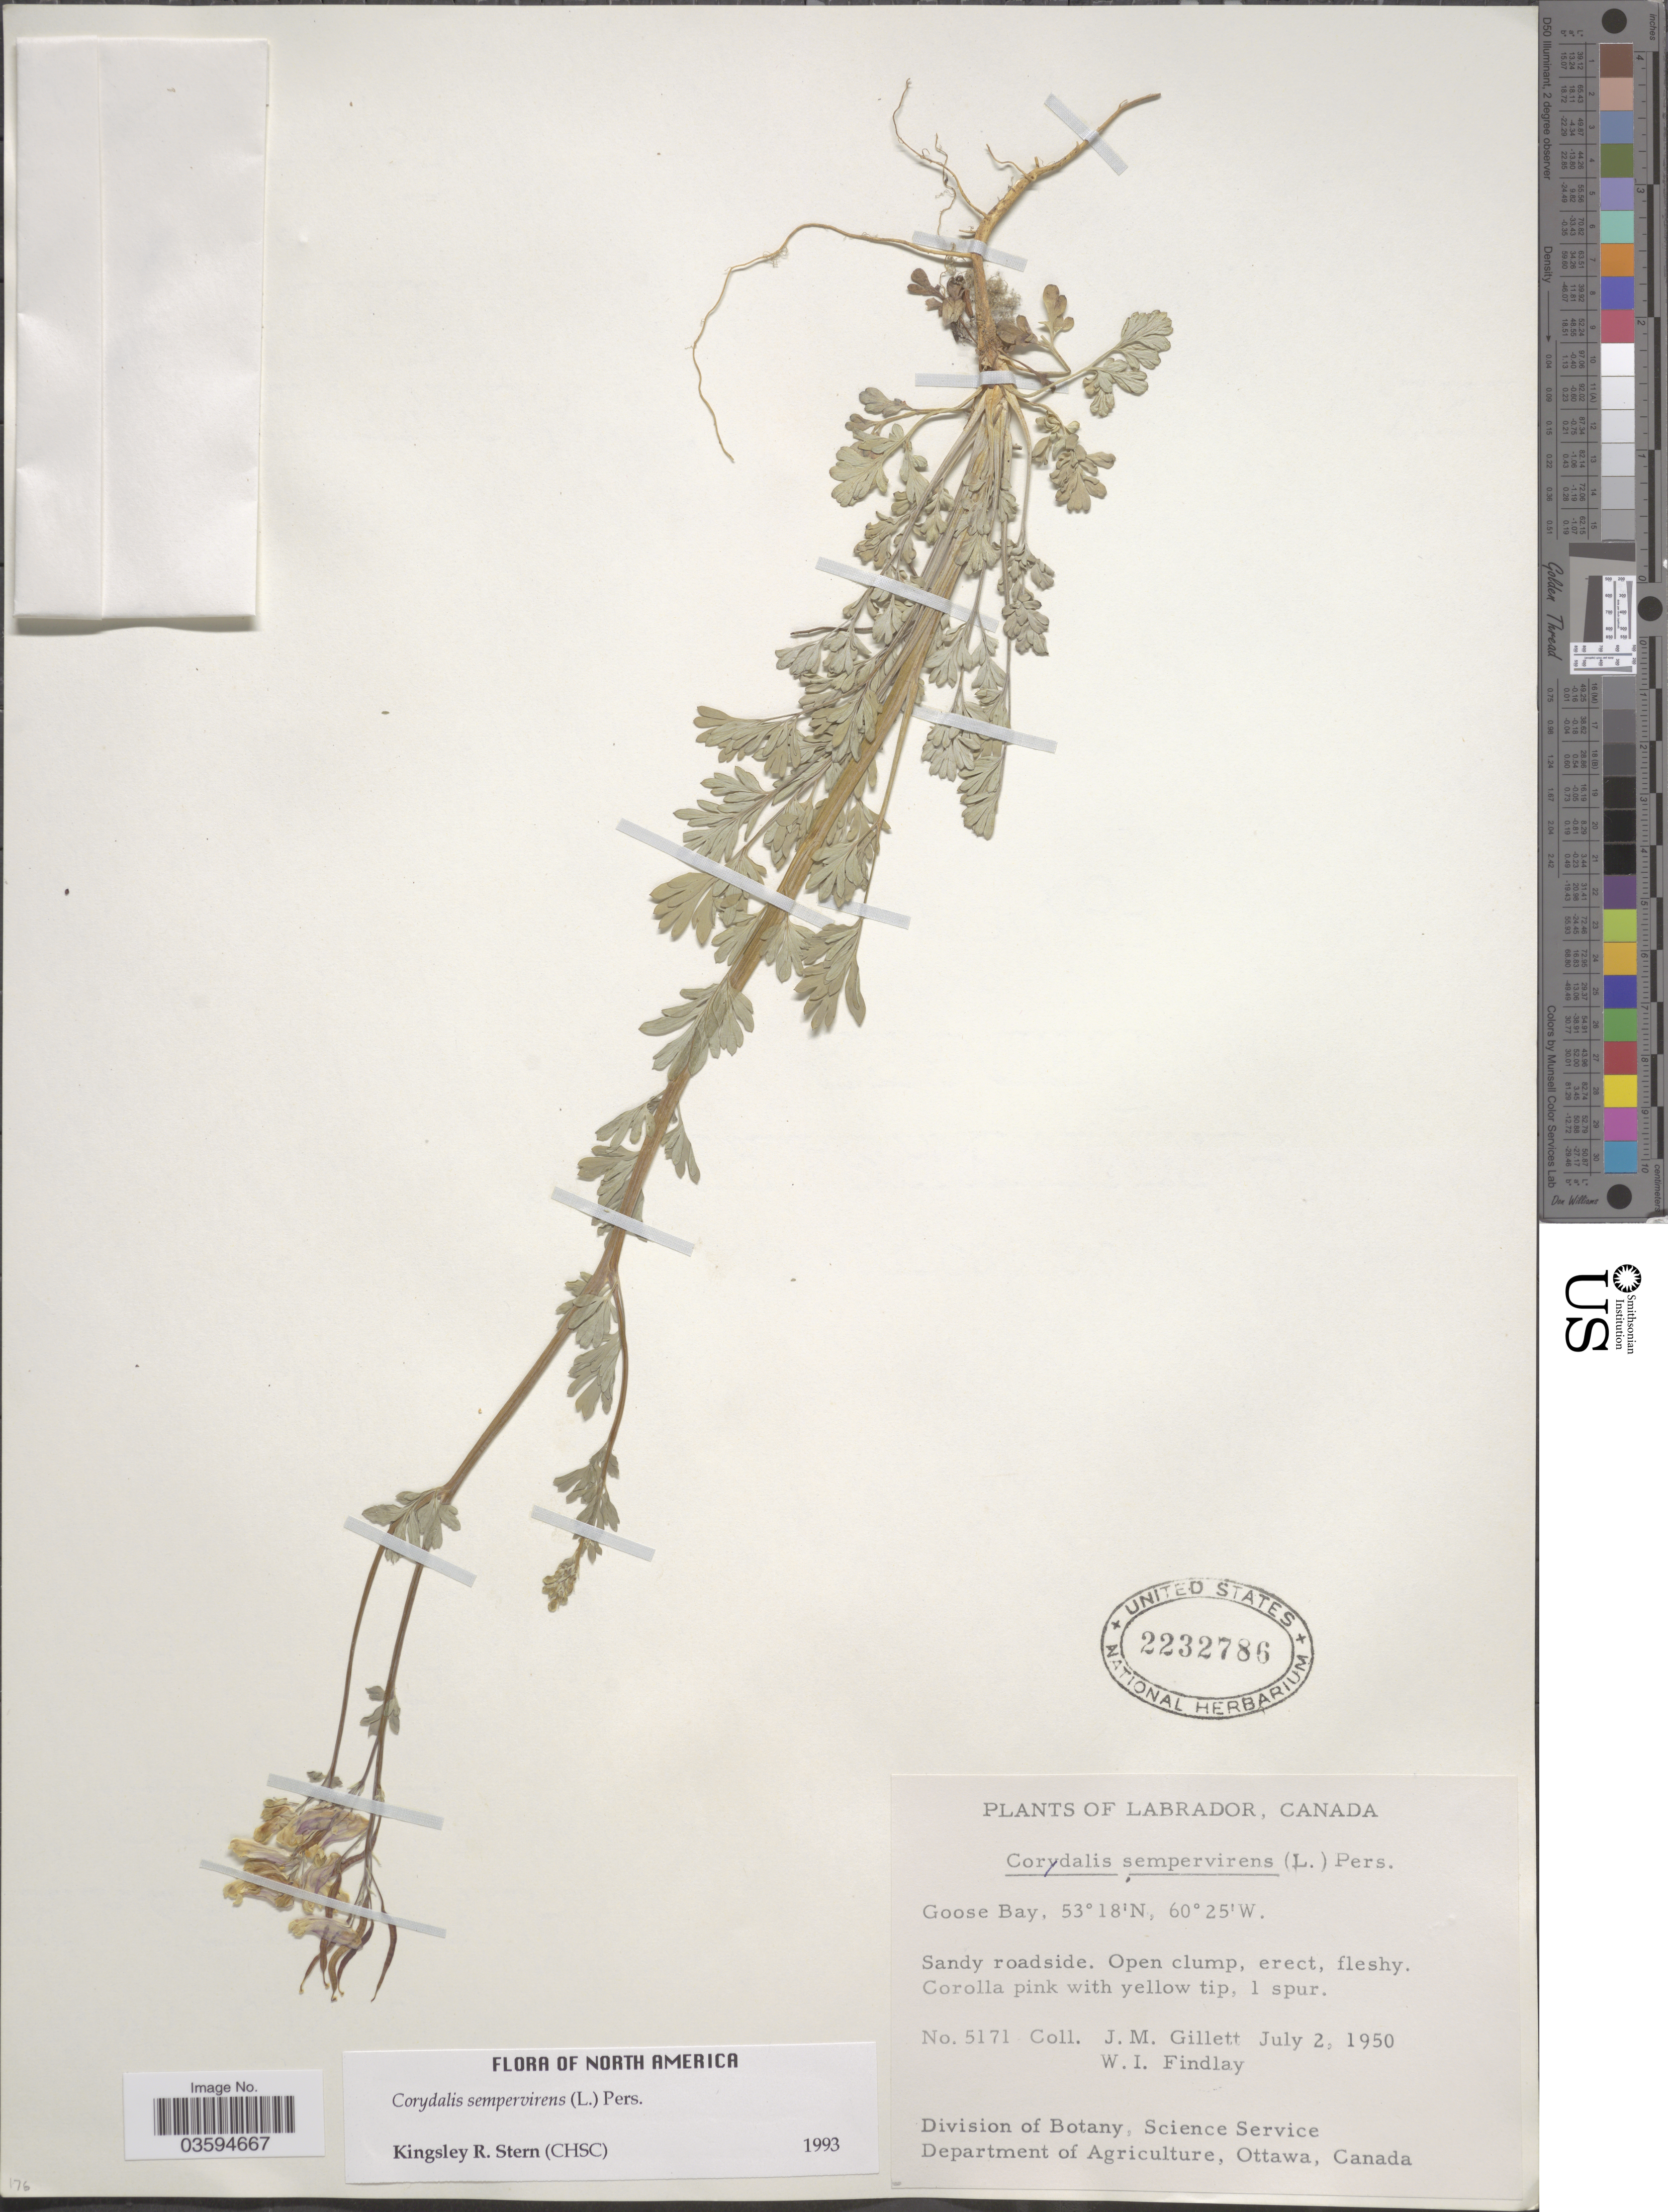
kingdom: Plantae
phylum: Tracheophyta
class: Magnoliopsida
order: Ranunculales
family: Papaveraceae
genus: Capnoides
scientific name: Capnoides sempervirens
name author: (L.) Borkh.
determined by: Strong, M. T., (US), Smithsonian Institution - National Museum of Natural History (UNITED STATES)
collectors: J. M. Gillett & W. Findlay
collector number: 5171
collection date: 1950-07-02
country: Canada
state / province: Newfoundland and Labrador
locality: Labrador. Goose Bay.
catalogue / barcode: US 2232786